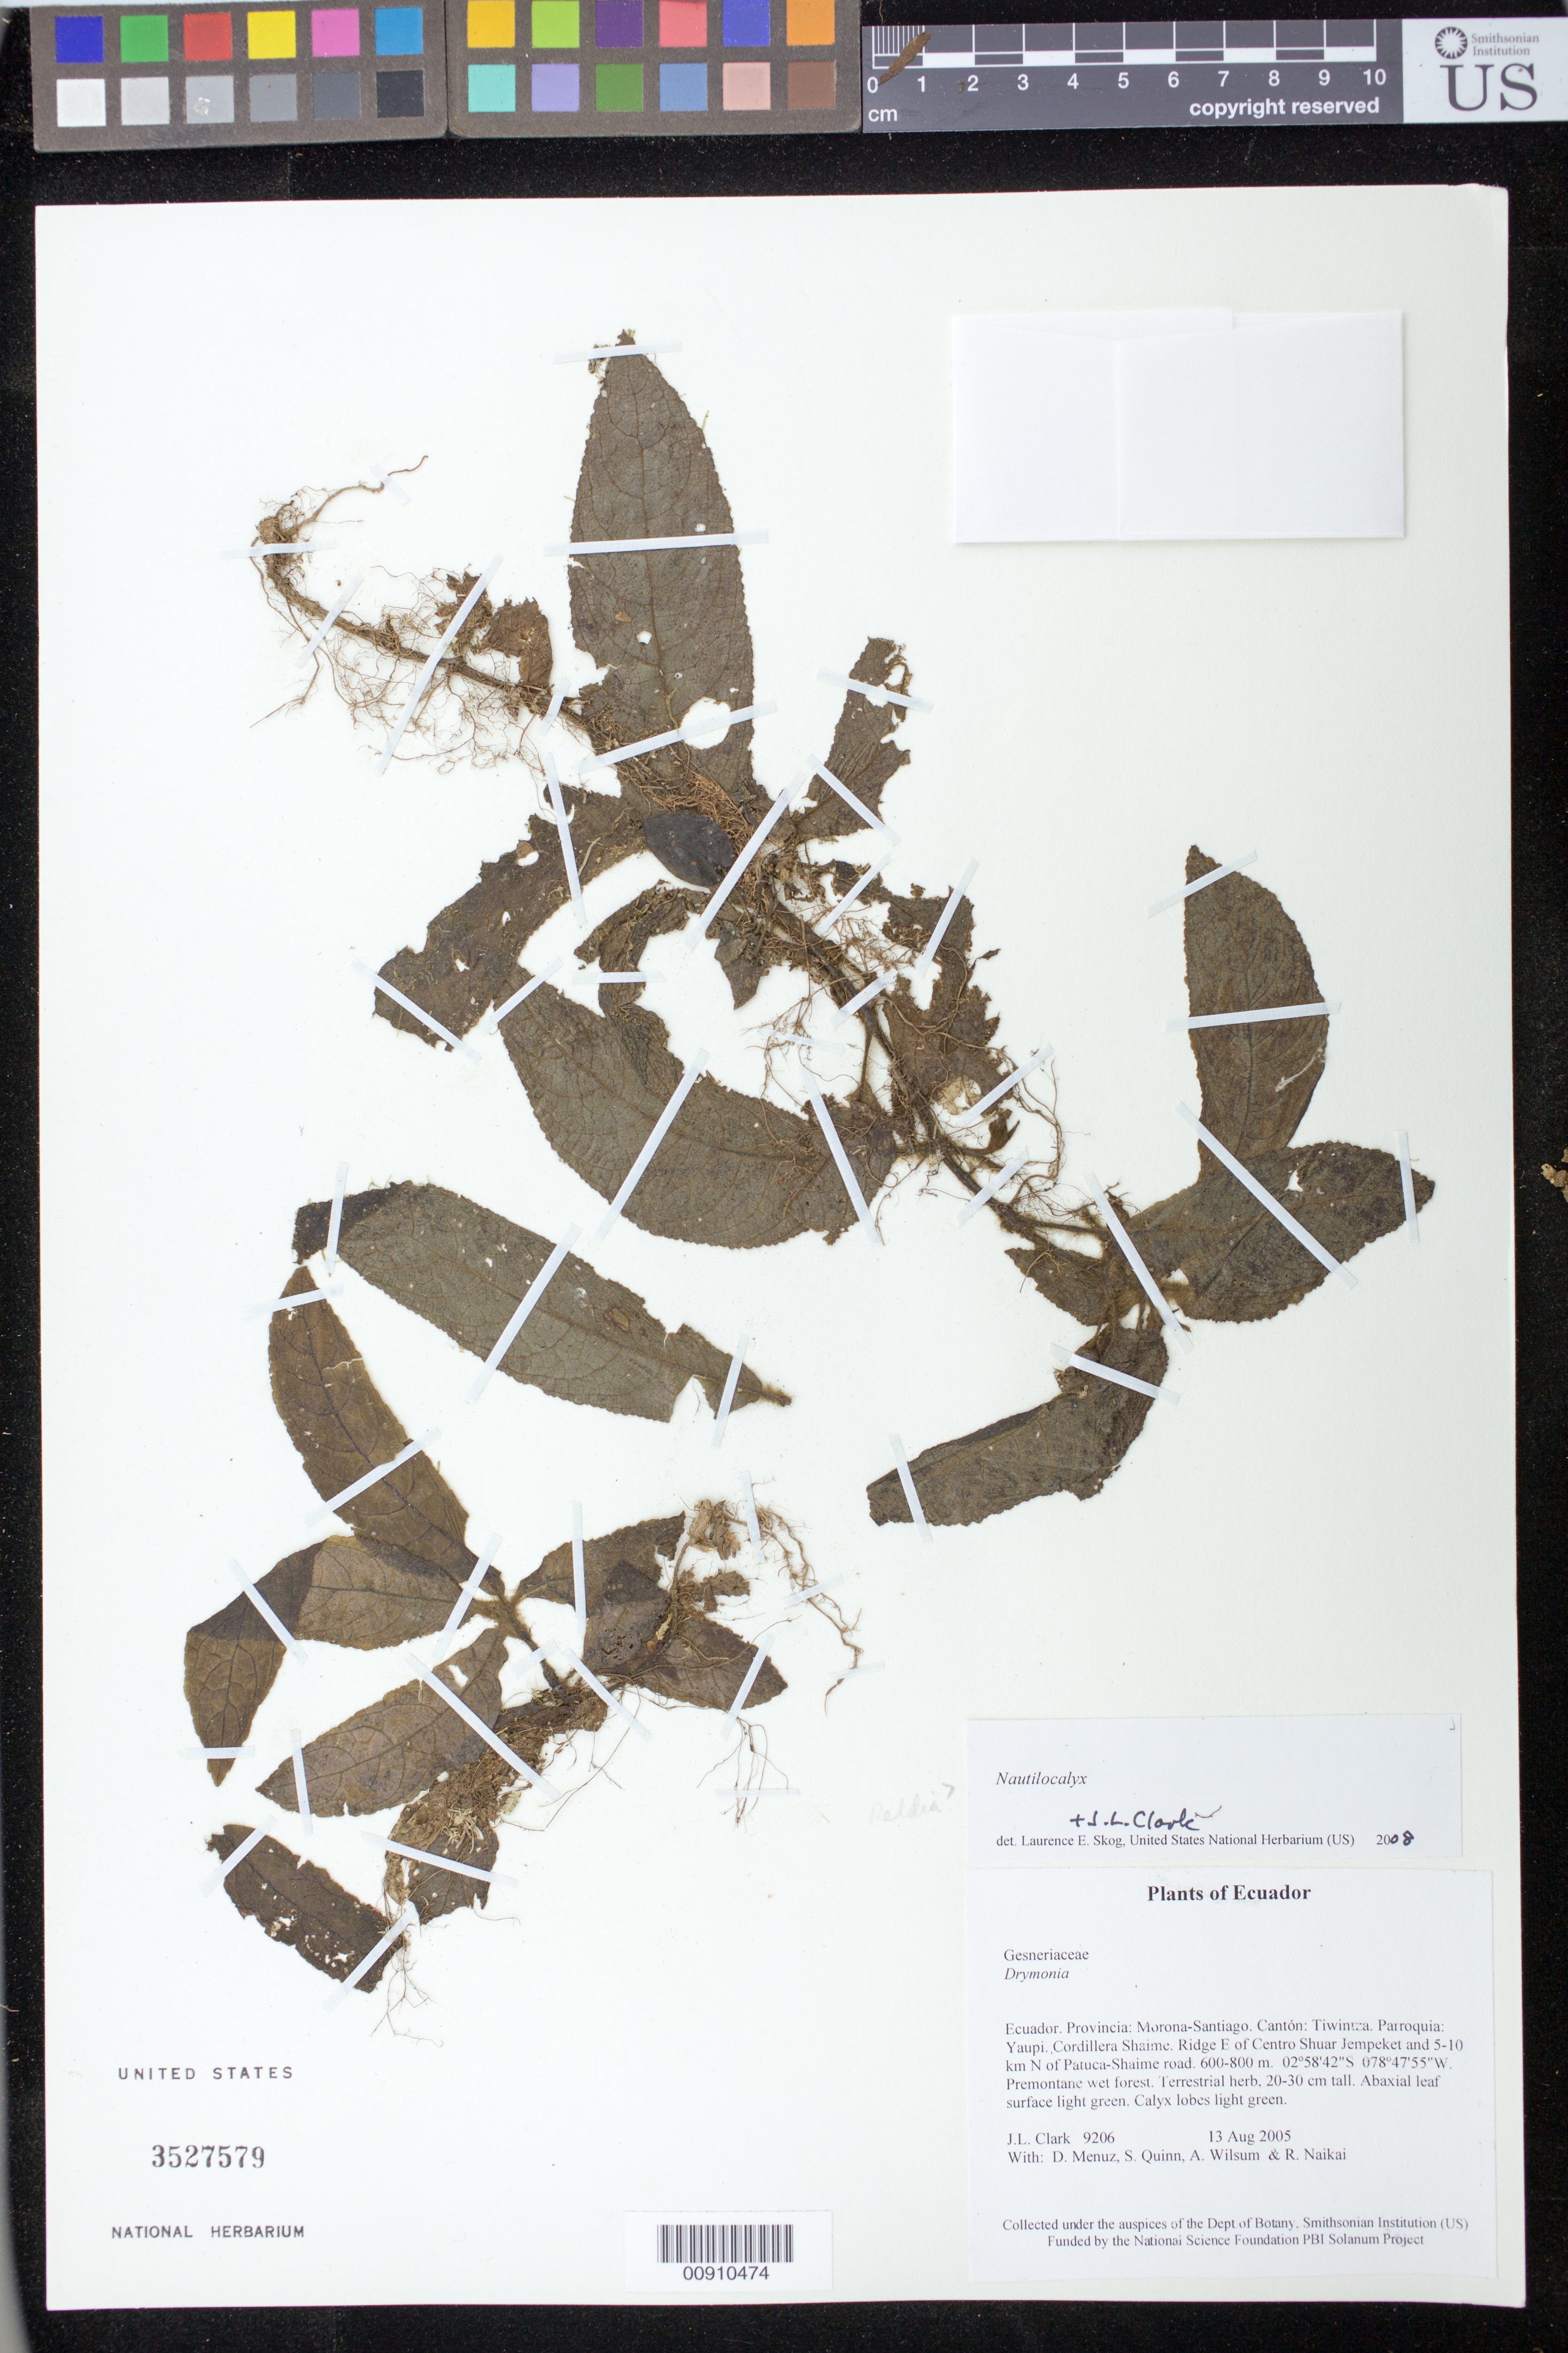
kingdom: Plantae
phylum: Tracheophyta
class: Magnoliopsida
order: Lamiales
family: Gesneriaceae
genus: Nautilocalyx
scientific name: Nautilocalyx sp.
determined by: Clark, J. L., (SEL), The Marie Selby Botanical Garden (UNITED STATES)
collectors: J. L. Clark, D. Menuz, S. Quinn, A. Wilsum & R. Naikai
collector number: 9206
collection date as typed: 13 Aug 2005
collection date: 2005-08-13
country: Ecuador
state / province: Morona-Santiago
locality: Tiwintza. Parroquia: Yaupi. Cordillera Shaime. Ridge E of Centro Shuar Jempeket and 5-10 km N of Patuca-Shaime road.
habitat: Premontane wet forest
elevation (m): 600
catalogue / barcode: US 3527579